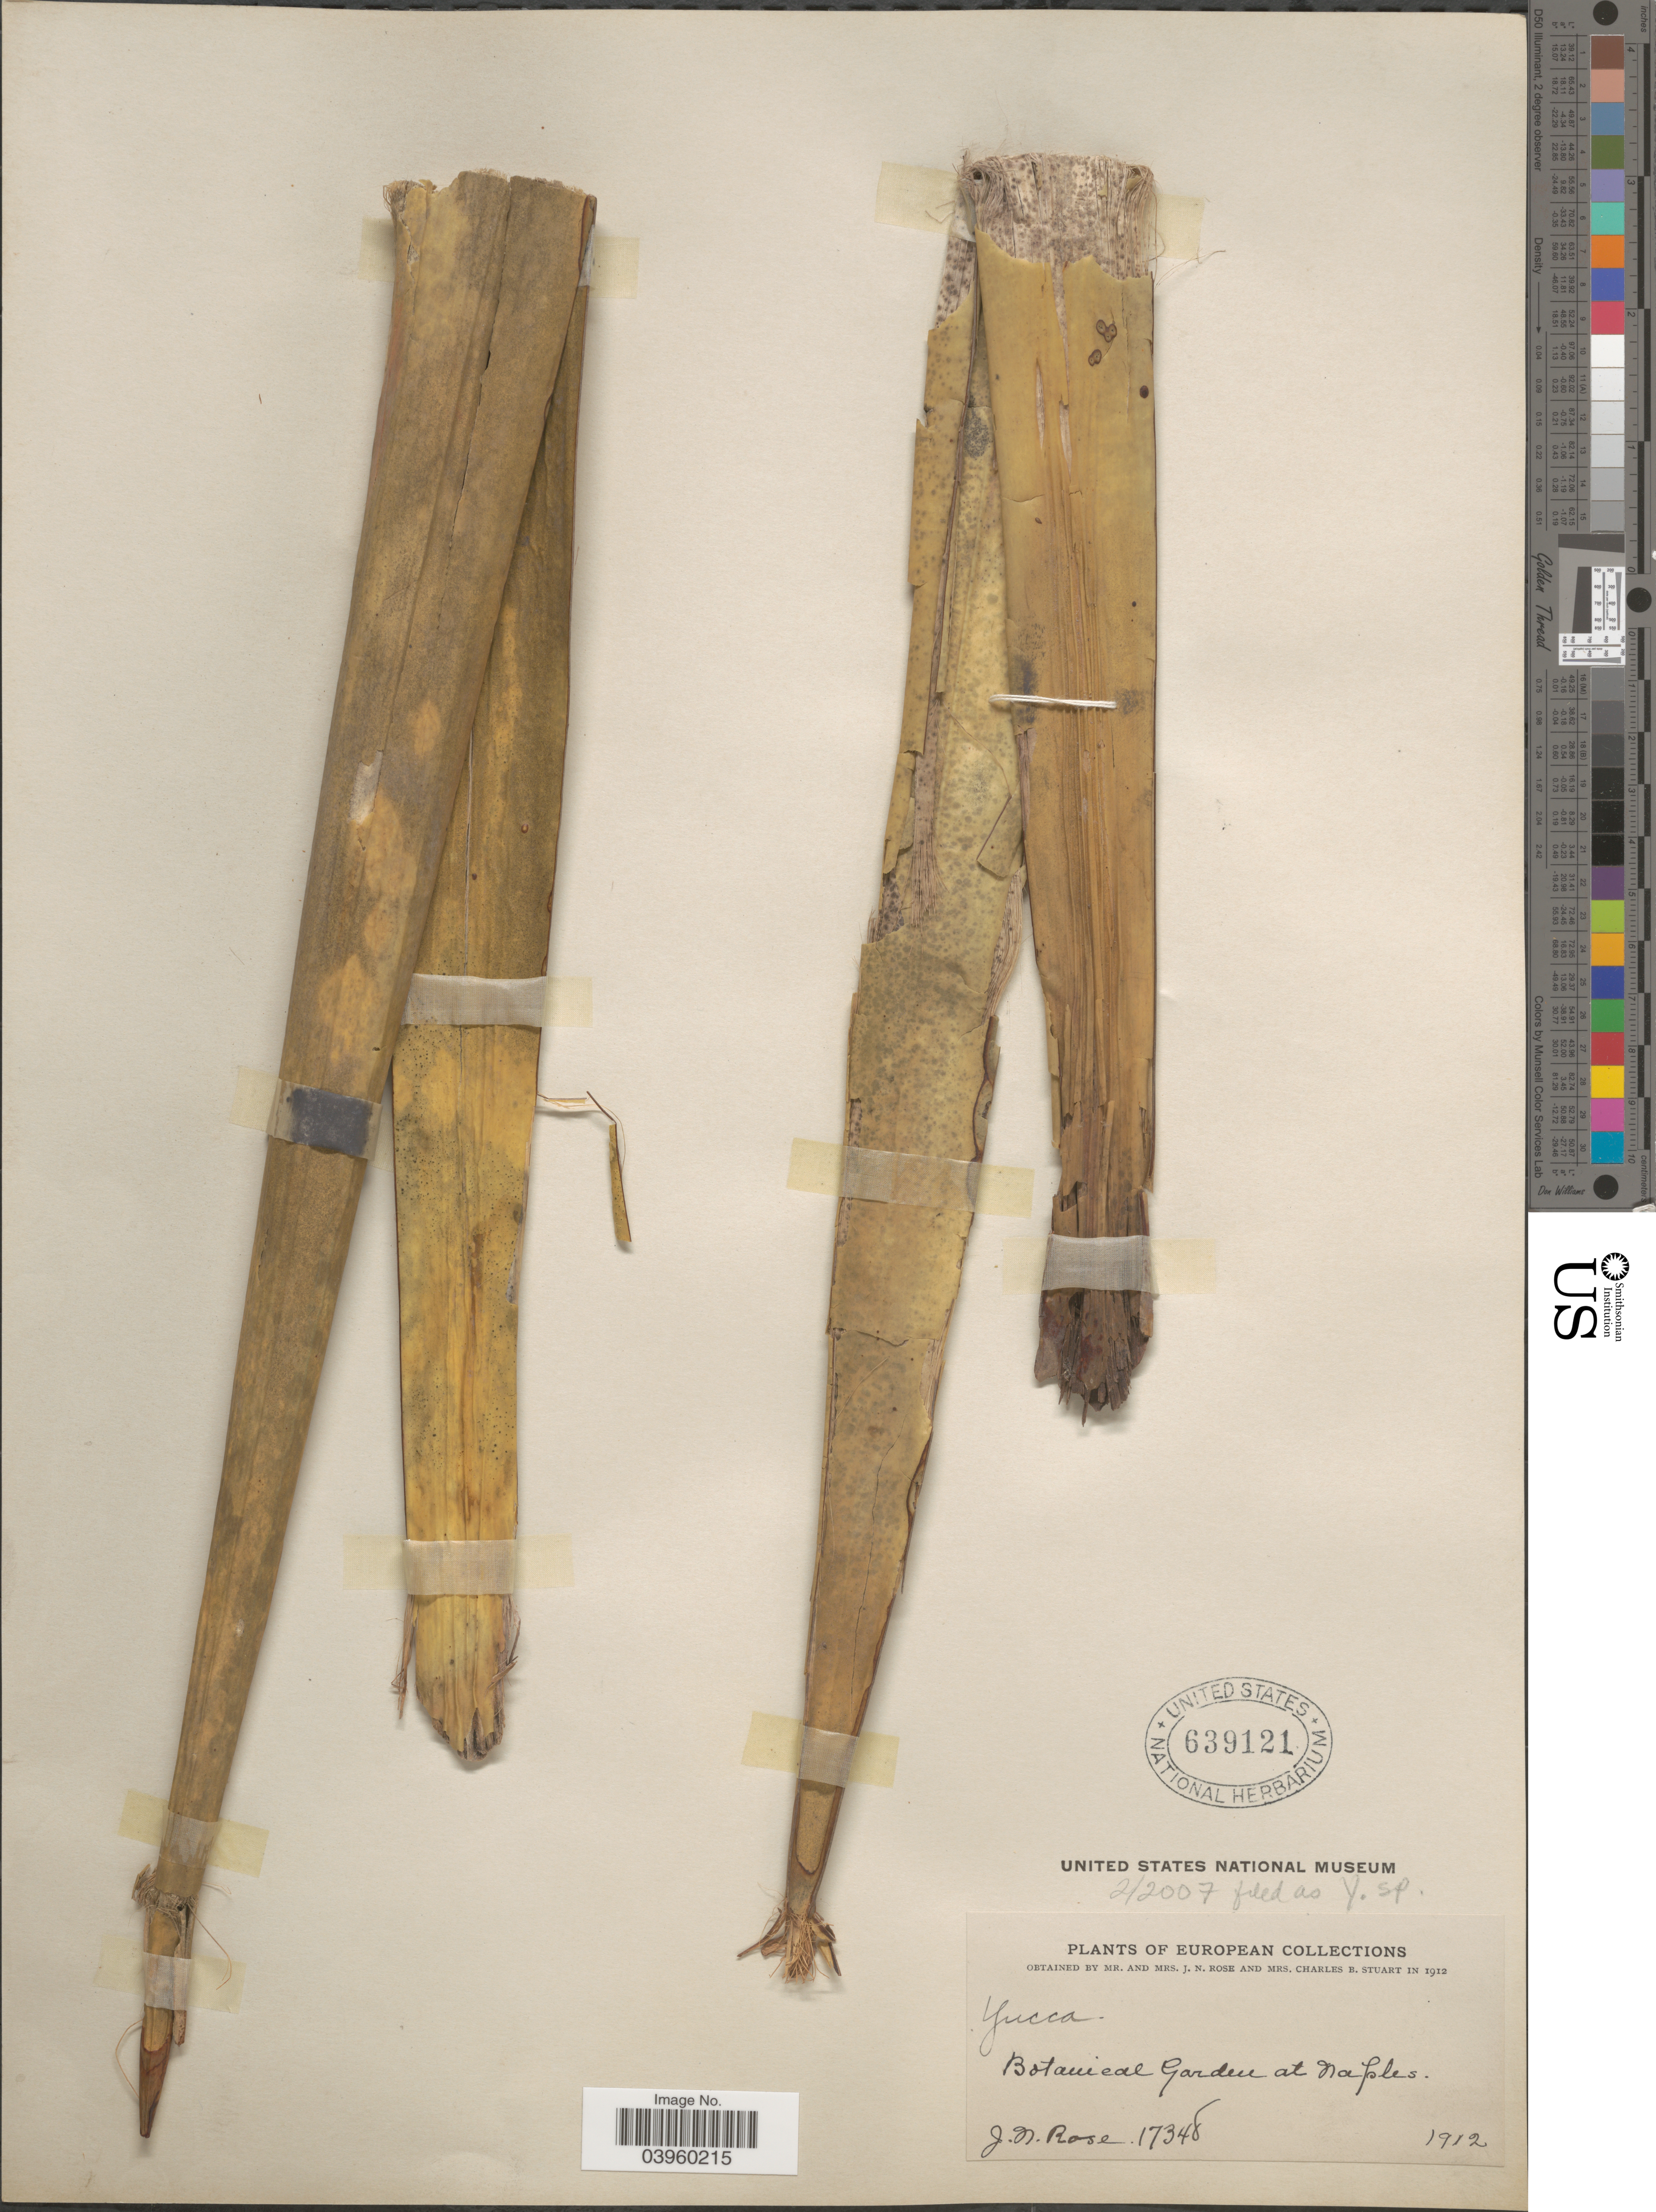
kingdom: Plantae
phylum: Tracheophyta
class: Liliopsida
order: Asparagales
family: Asparagaceae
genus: Yucca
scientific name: Yucca sp.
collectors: J. N. Rose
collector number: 17348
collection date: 1912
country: Italy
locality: European Collections. Botanical Garden at Naples.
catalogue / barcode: US 639121